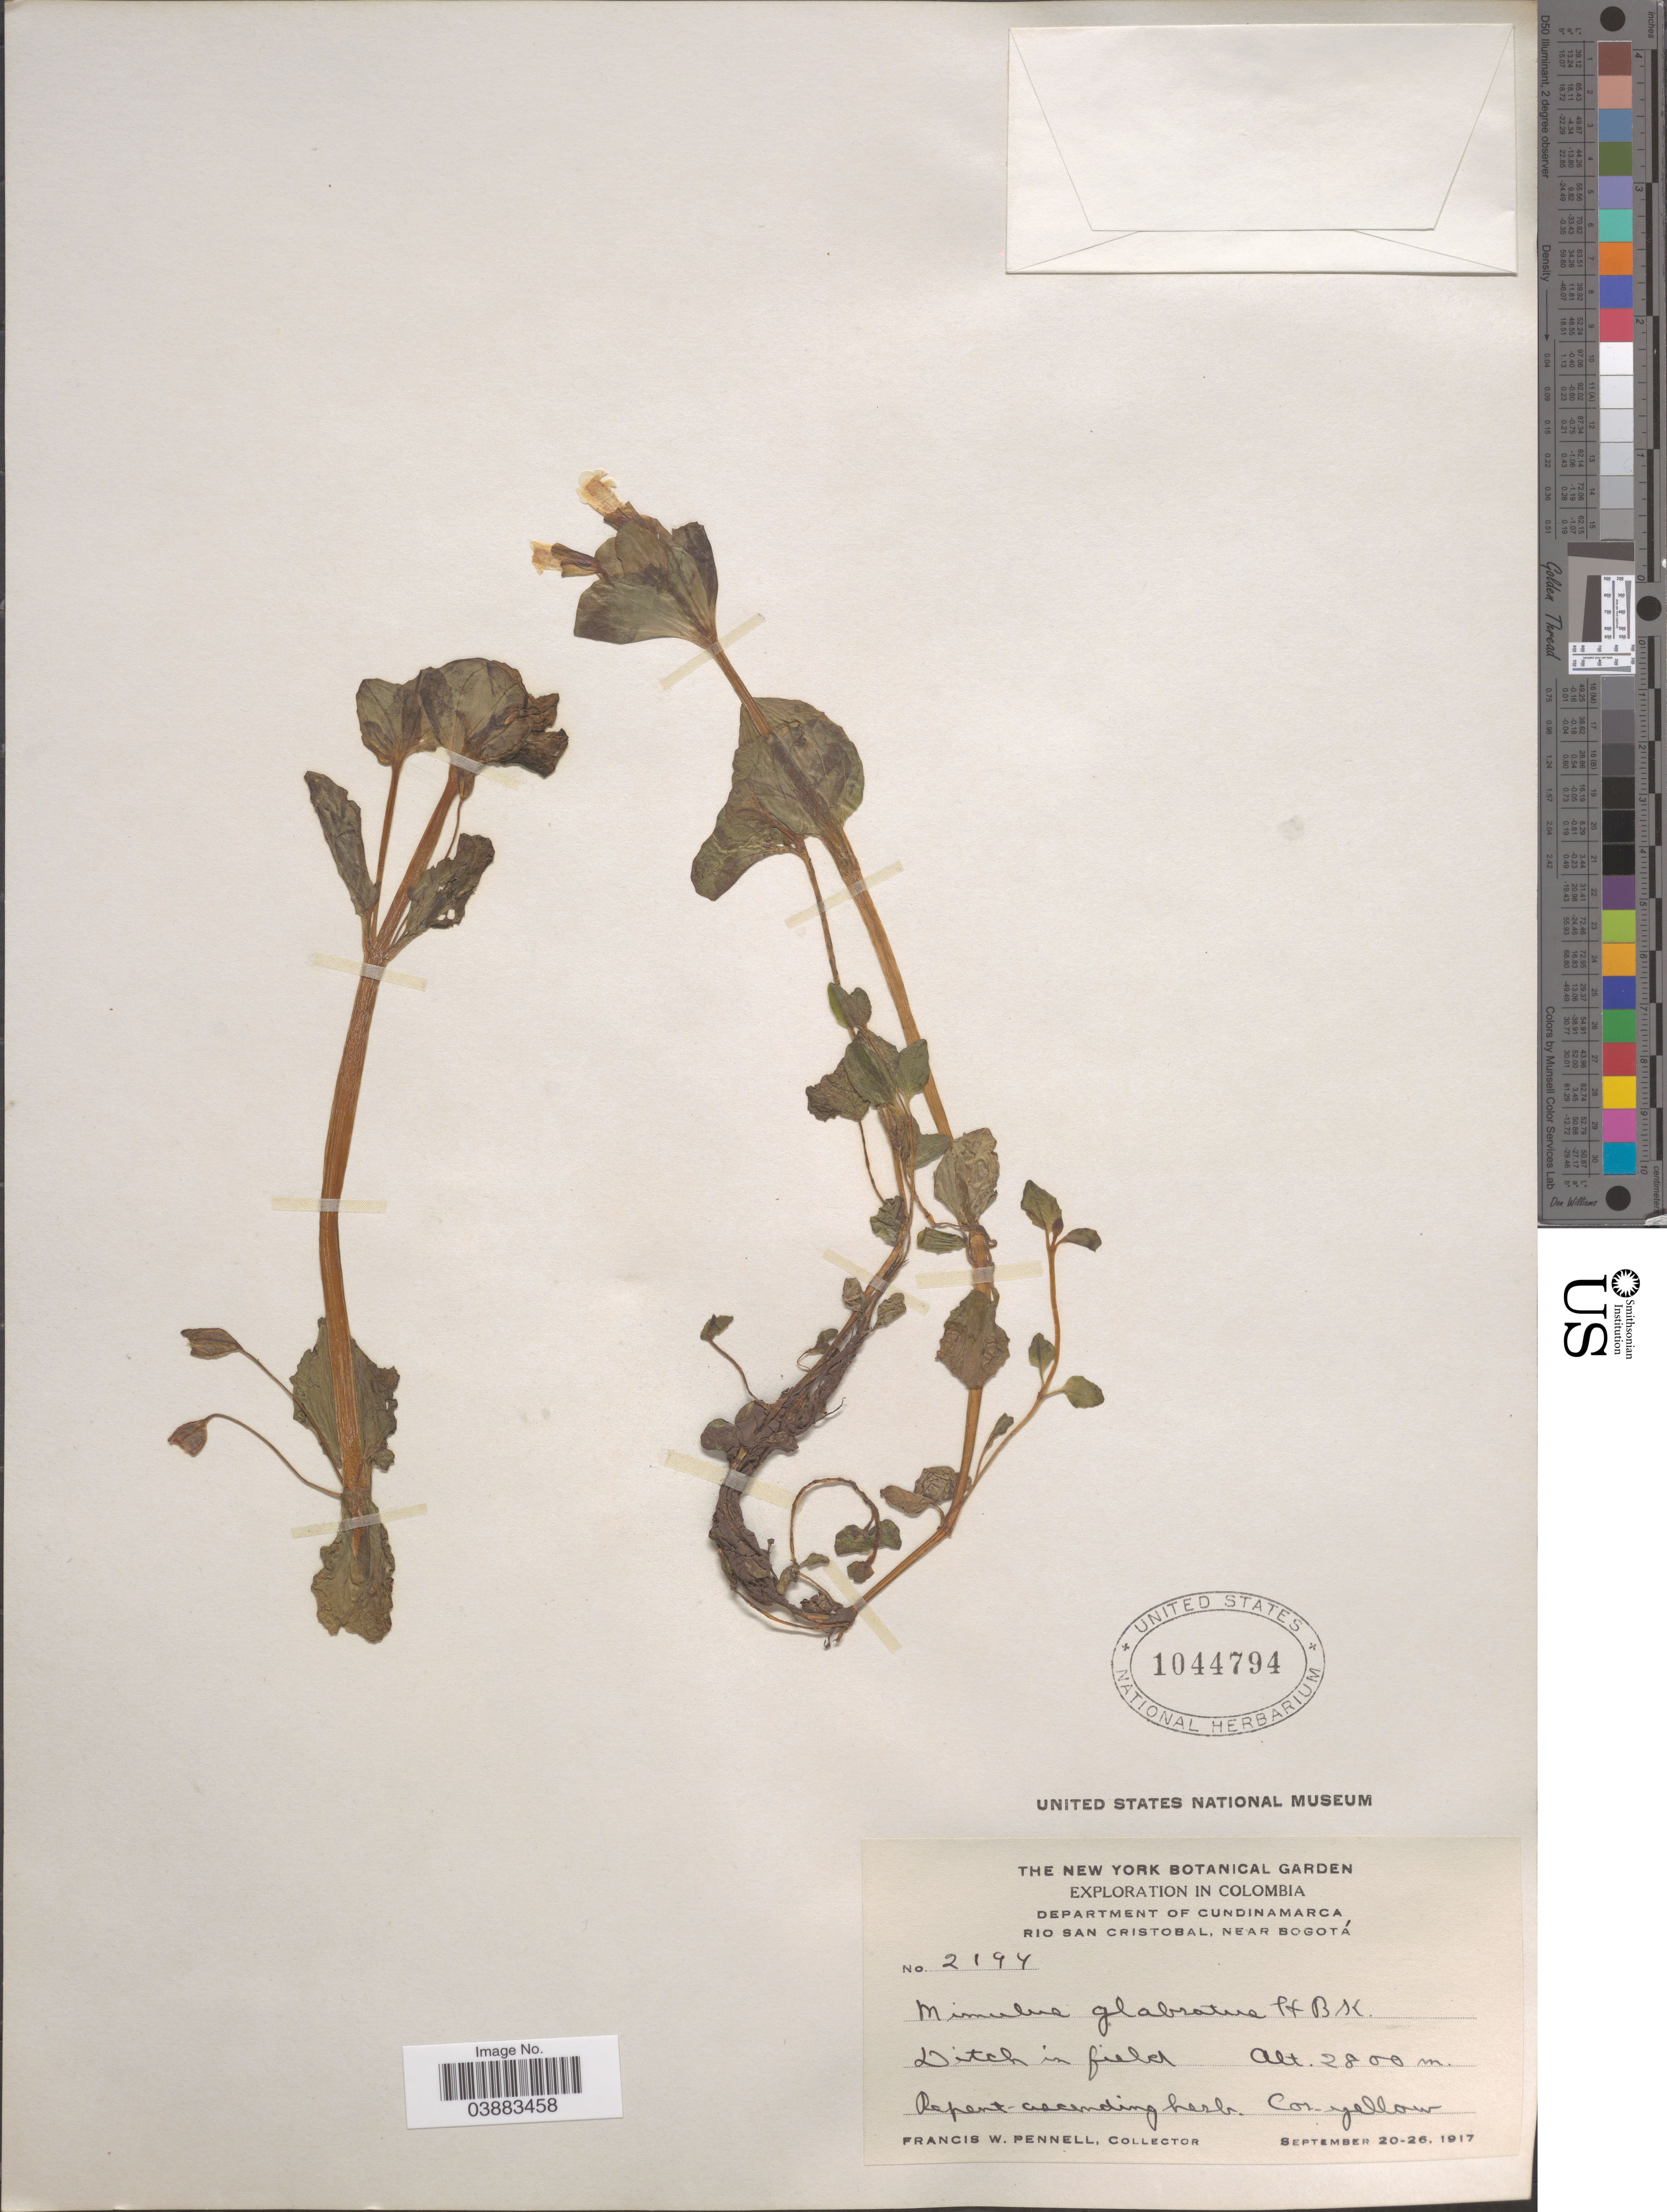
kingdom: Plantae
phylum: Tracheophyta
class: Magnoliopsida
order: Lamiales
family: Phrymaceae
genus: Mimulus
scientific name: Mimulus glabratus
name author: Kunth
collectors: F. W. Pennell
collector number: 2194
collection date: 1917-09-20/1917-09-26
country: Colombia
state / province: Cundinamarca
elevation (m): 2800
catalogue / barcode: US 1044794